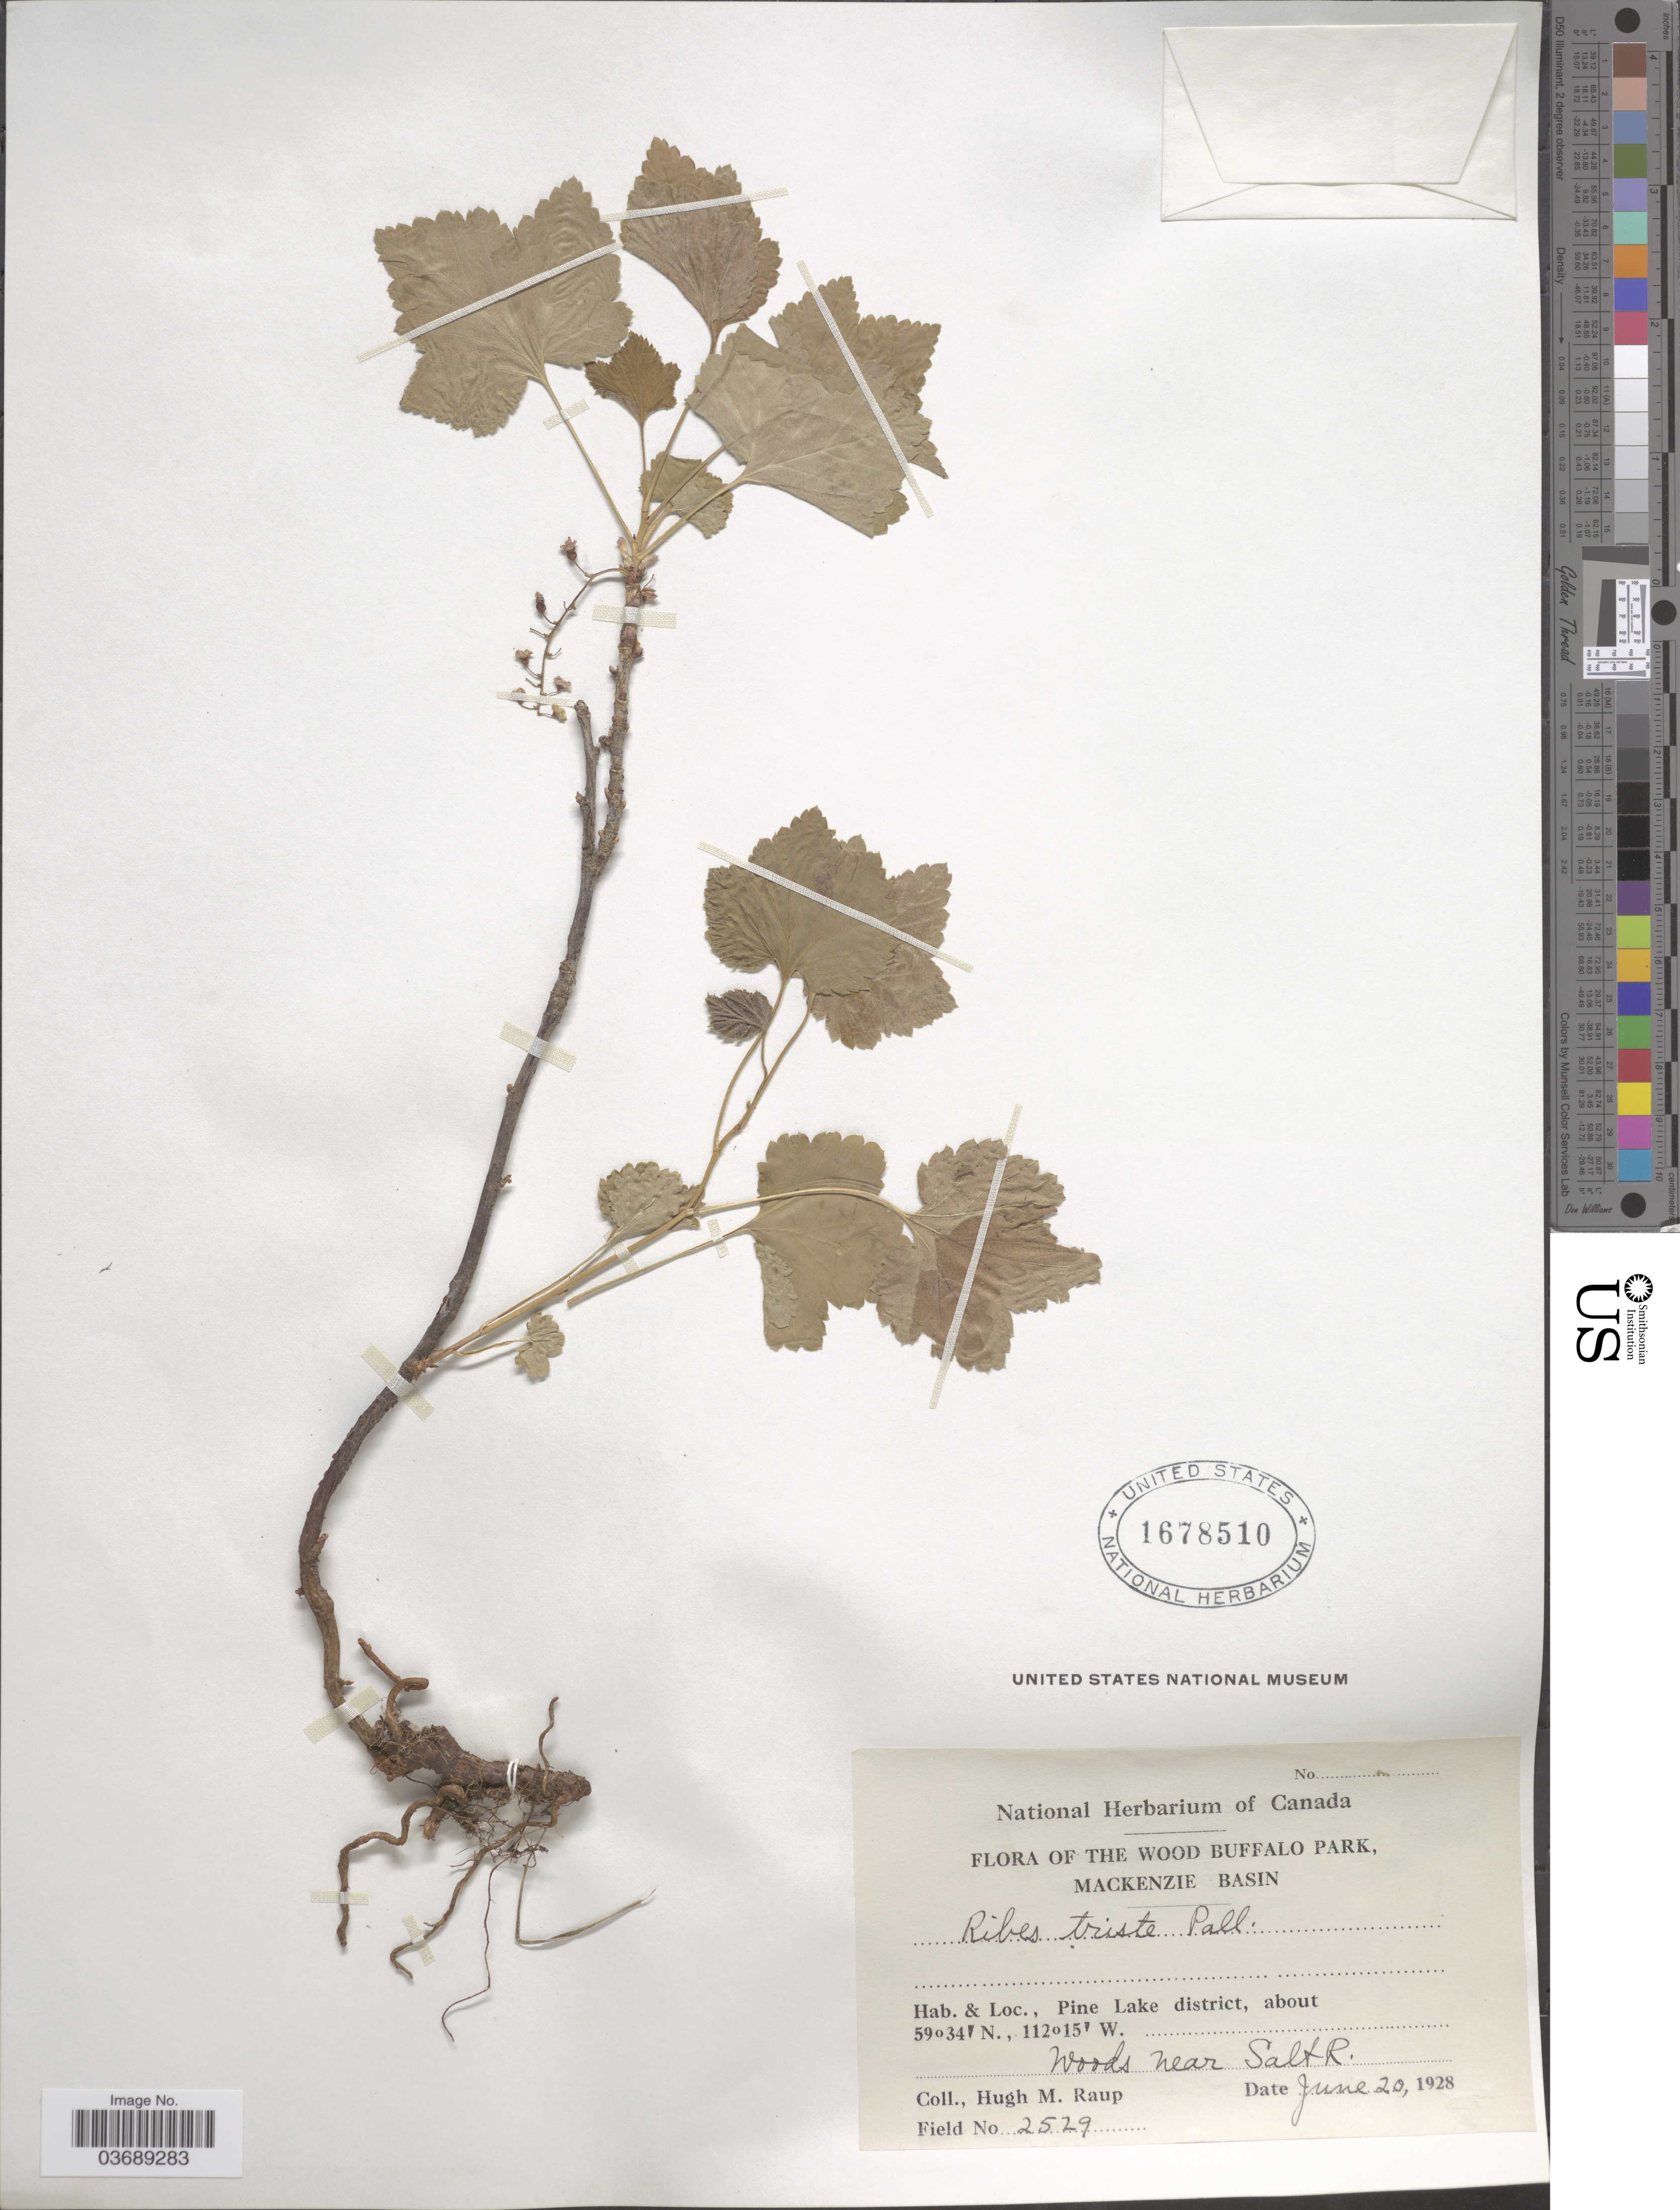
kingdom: Plantae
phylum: Tracheophyta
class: Magnoliopsida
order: Saxifragales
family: Grossulariaceae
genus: Ribes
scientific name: Ribes triste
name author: Pall.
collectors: H. Raup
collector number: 2529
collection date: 1928-06-20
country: Canada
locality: The Wood Buffalo Park, Mackenzie Basin. Pine Lake District. Woods near Salt R.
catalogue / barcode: US 1678510